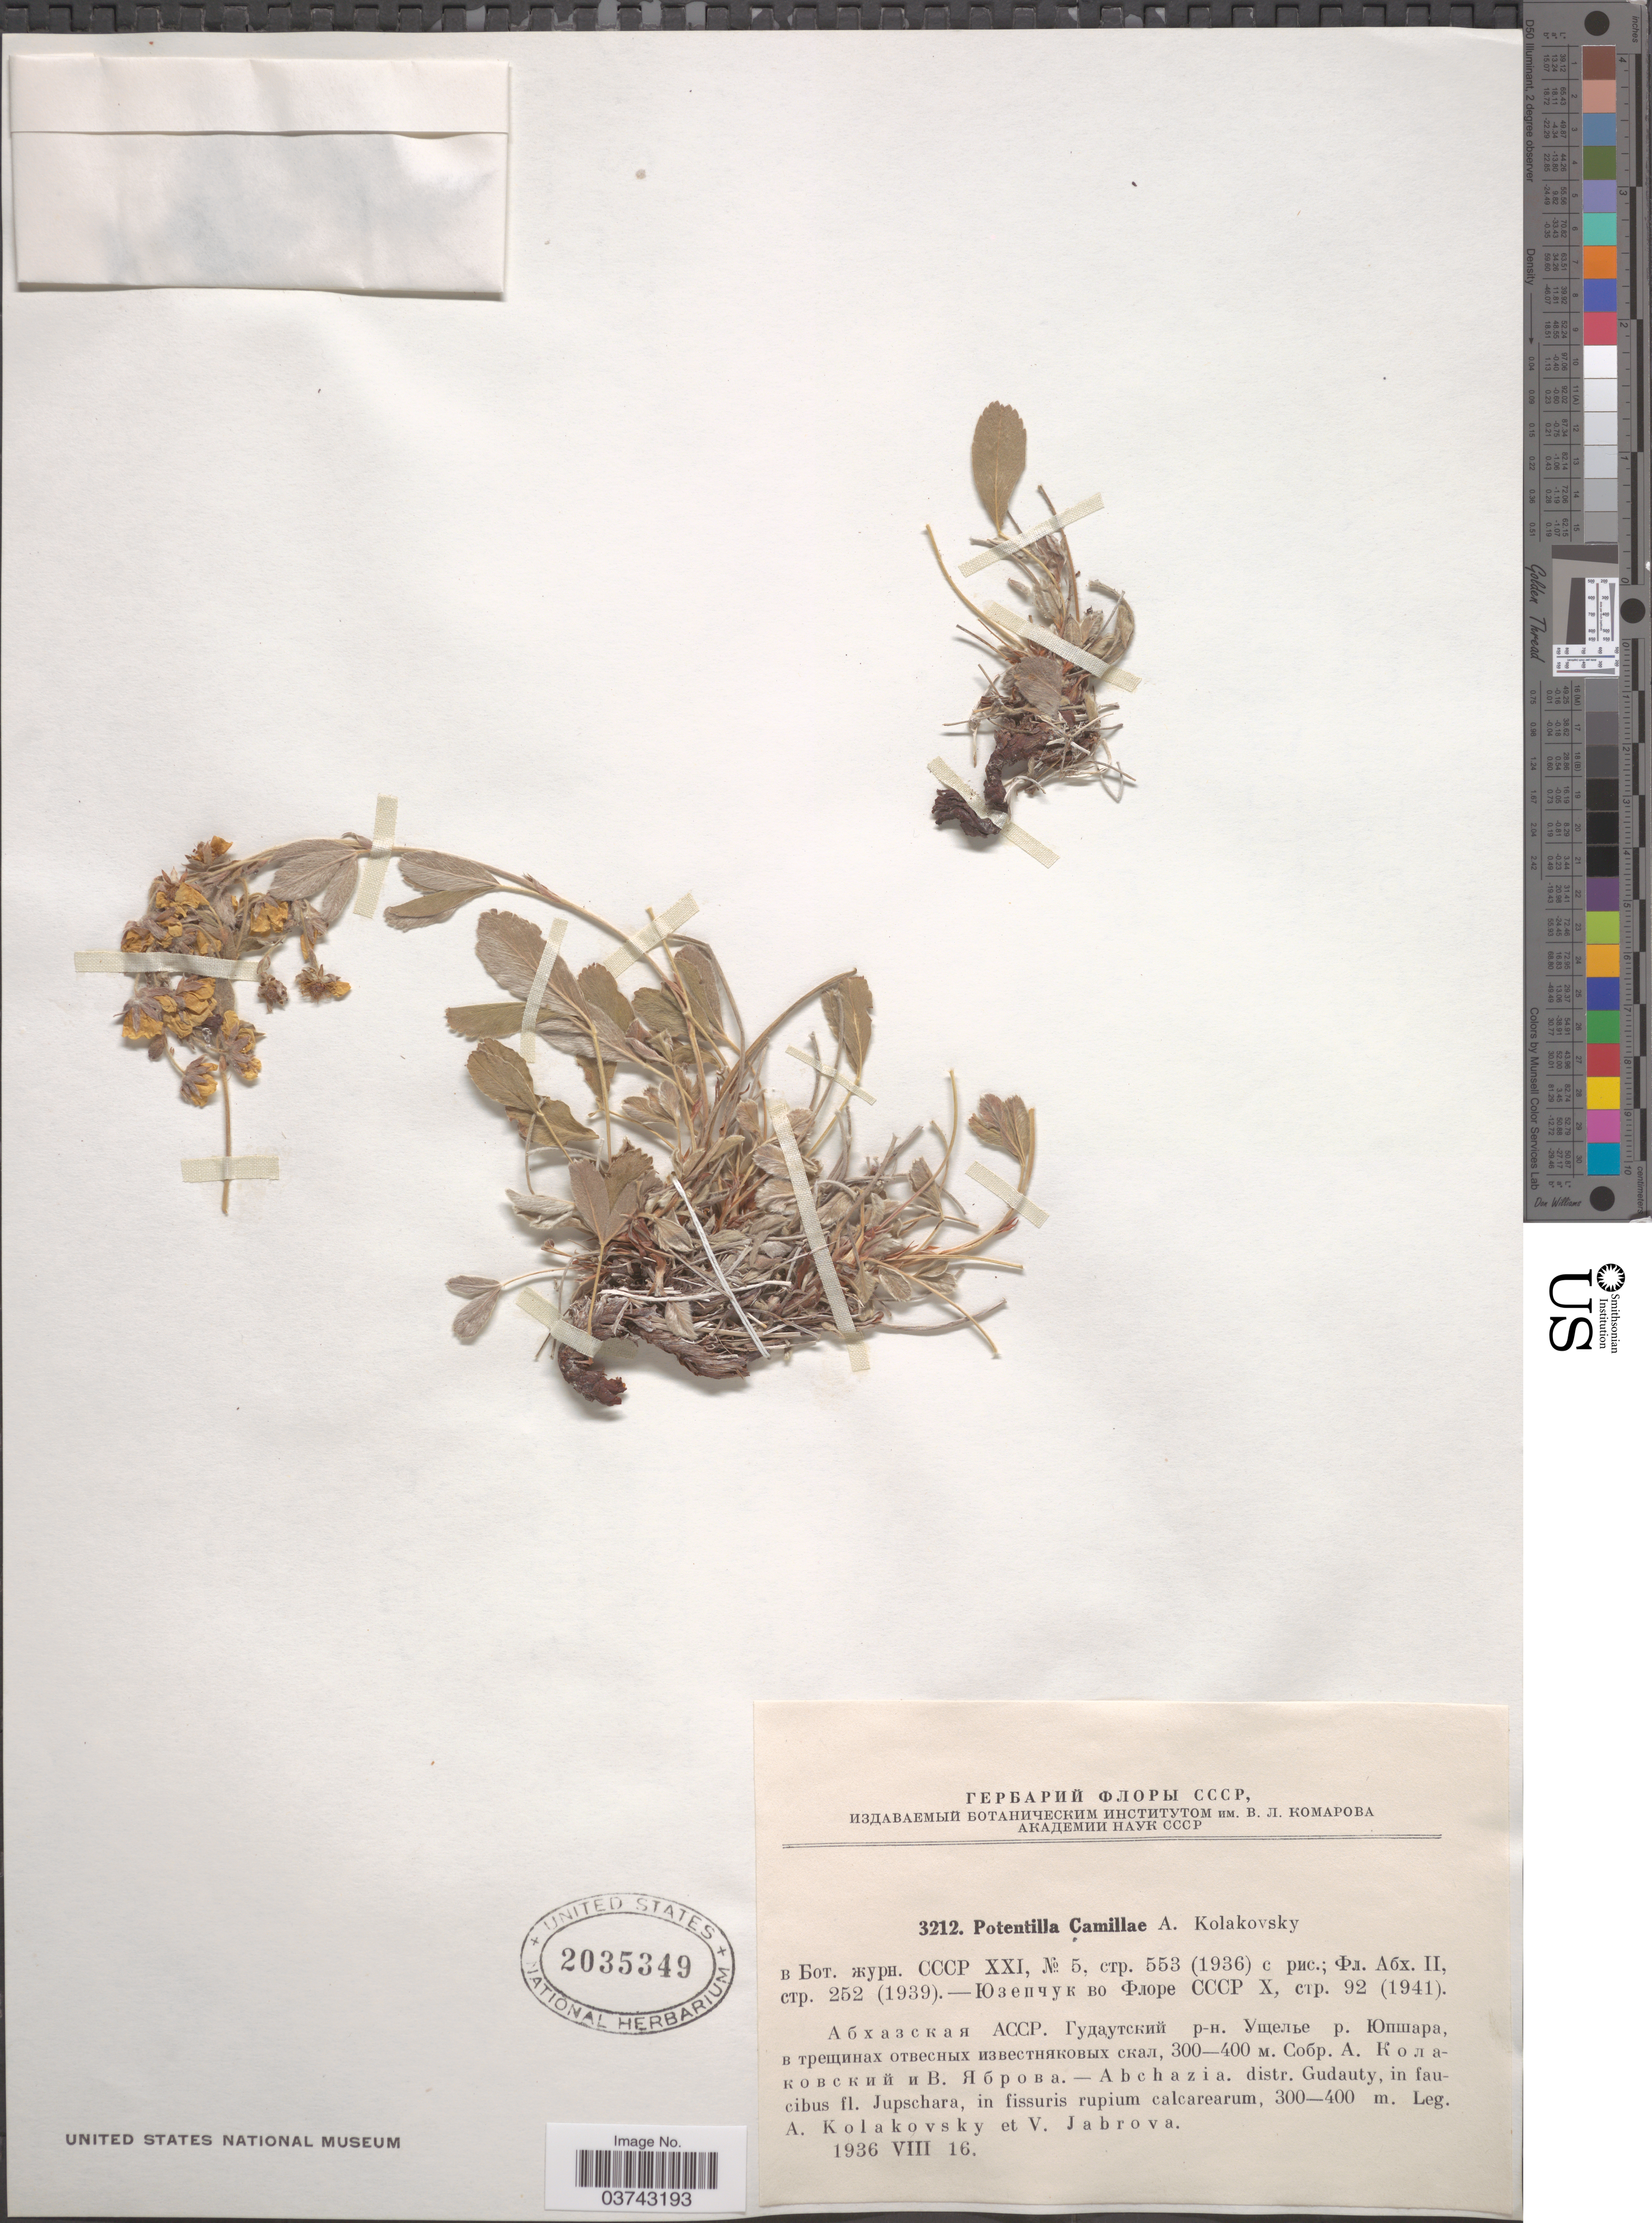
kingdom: Plantae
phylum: Tracheophyta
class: Magnoliopsida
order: Rosales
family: Rosaceae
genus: Potentilla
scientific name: Potentilla camillae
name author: Kolak.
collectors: A. Kolakovsky & V. Jabrova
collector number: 3212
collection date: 1936-08-16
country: Georgia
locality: Abchazia. distr. Gudauty, in faucibus fl. Jupschara, in fissuris rupium calcarearum.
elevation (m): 300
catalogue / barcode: US 2035349